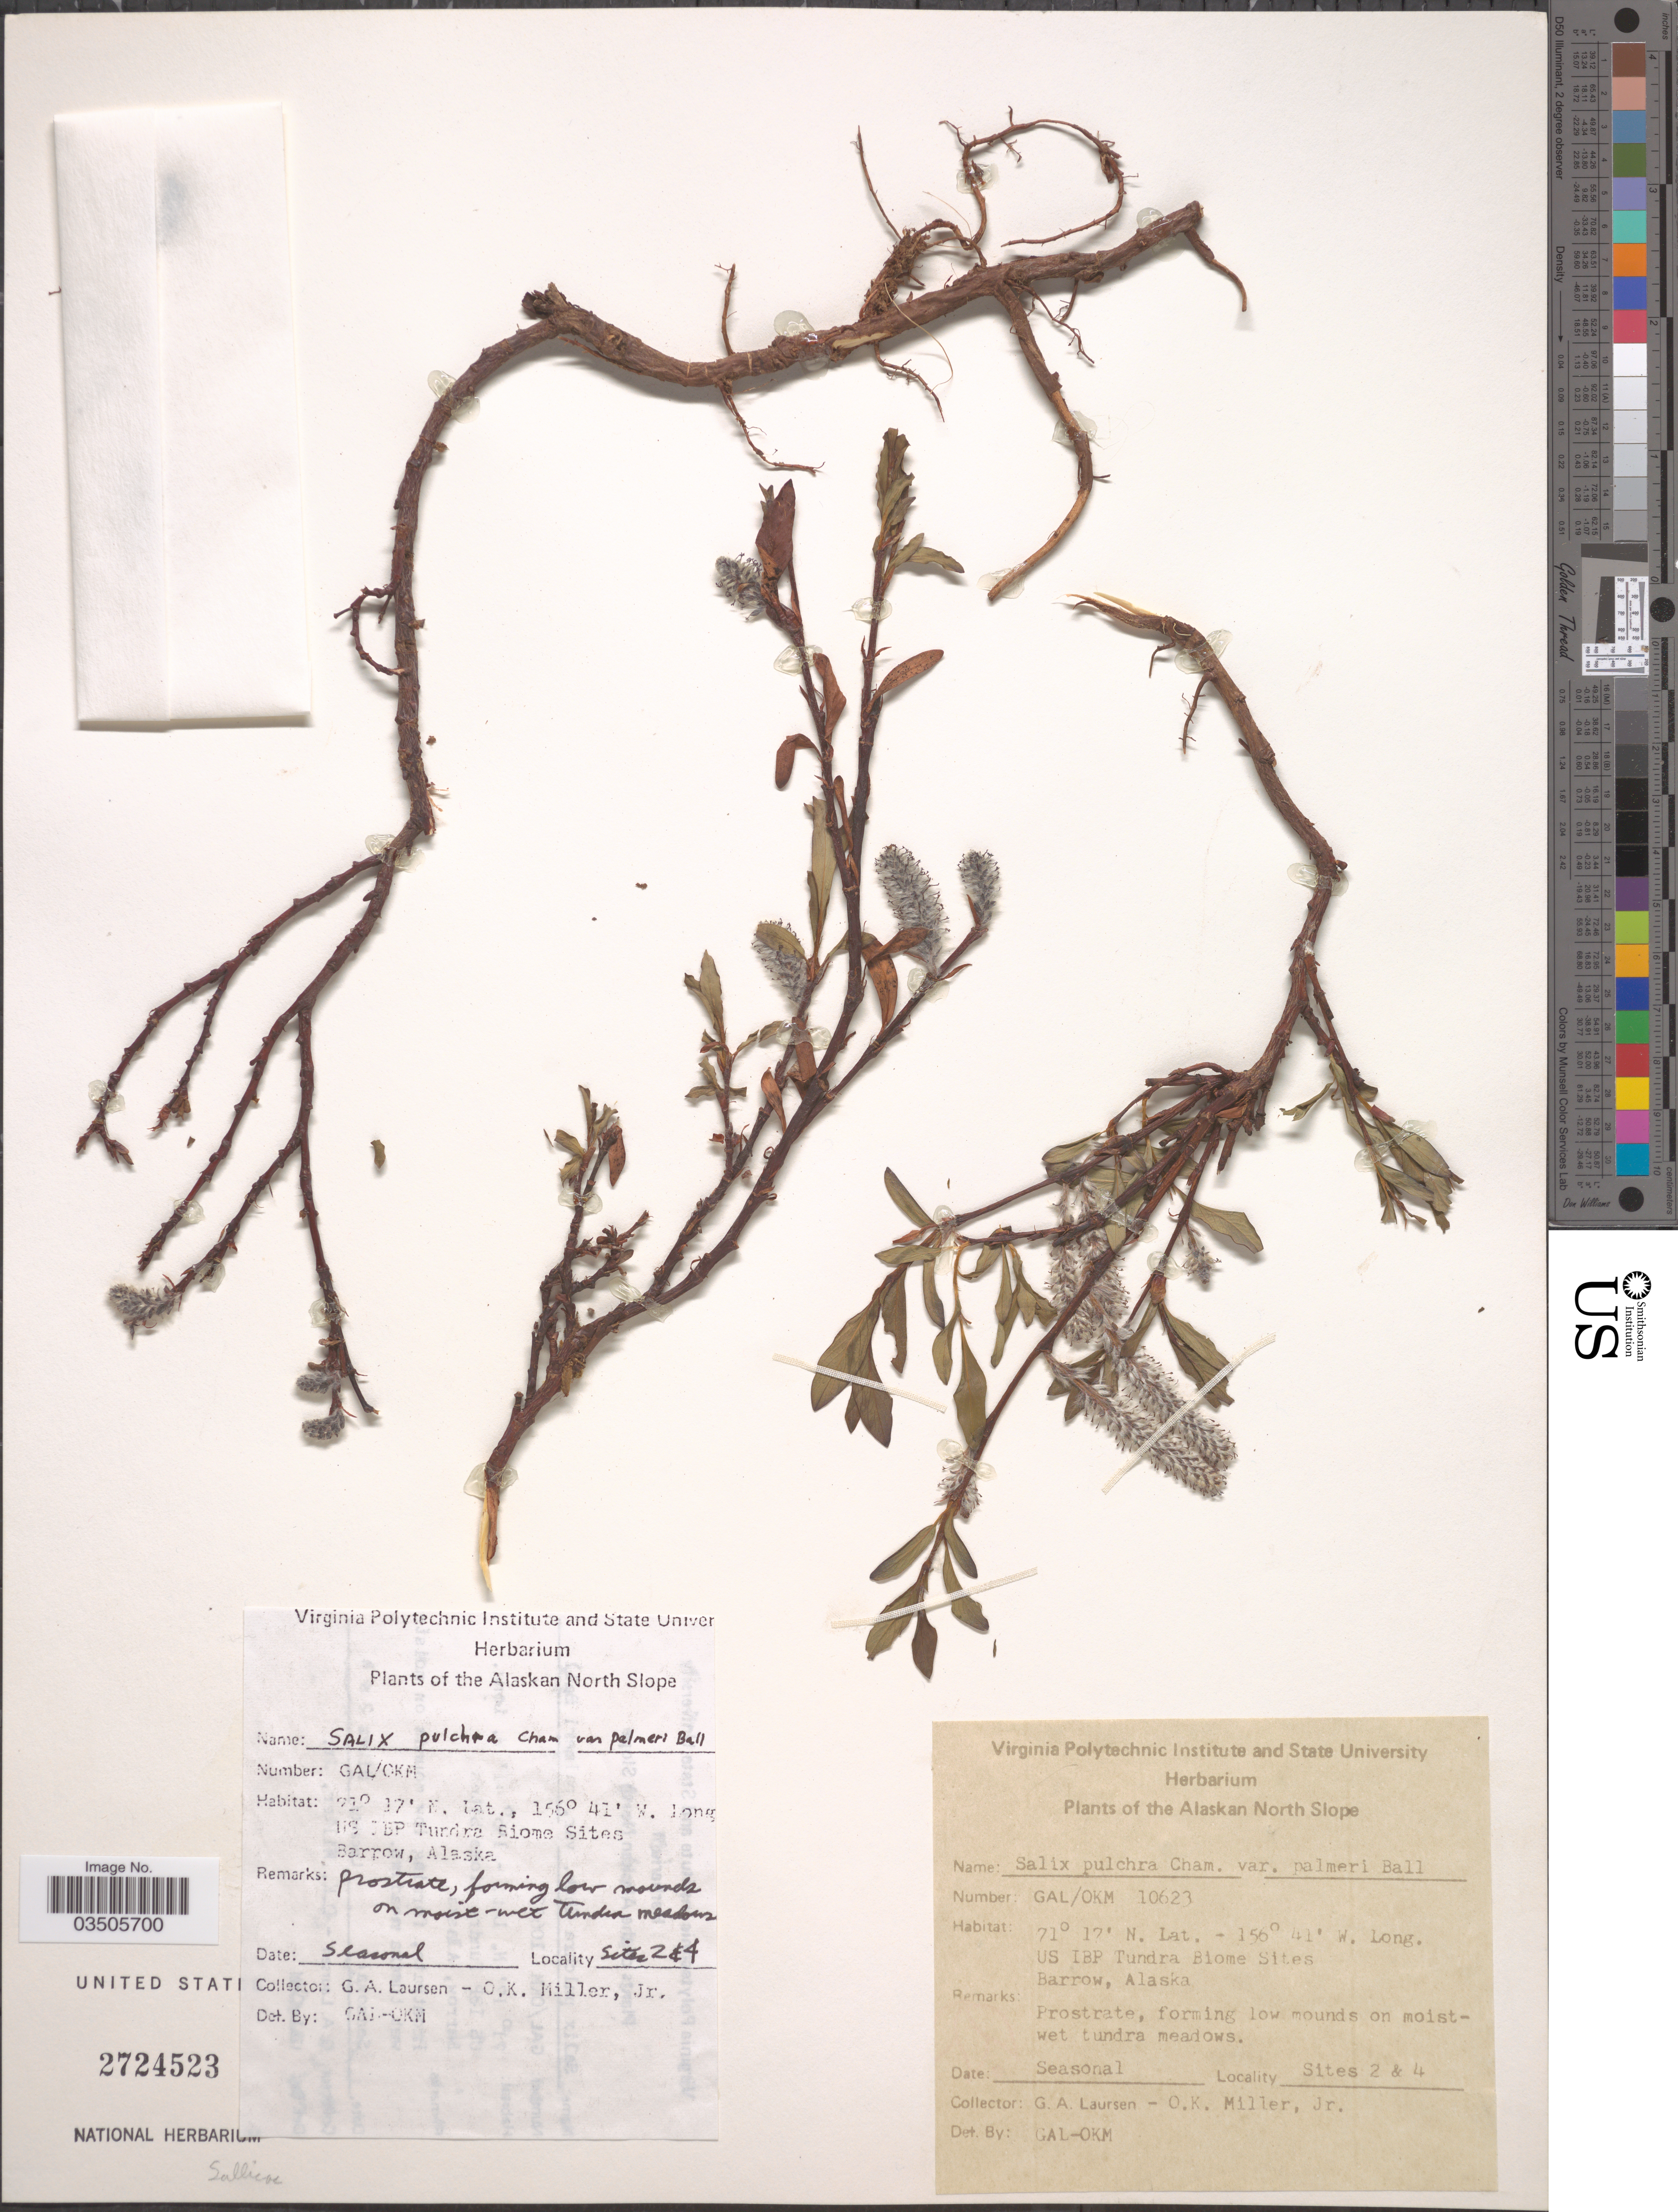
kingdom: Plantae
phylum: Tracheophyta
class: Magnoliopsida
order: Malpighiales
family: Salicaceae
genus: Salix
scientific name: Salix pulchra var. looffiae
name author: C.R. Ball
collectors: G. Laursen & O. Miller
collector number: GAL/OKM 10623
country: United States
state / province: Alaska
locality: Alaskan North Slope. US IBP Tundra Biome Sites. Barrow. Sites 2 & 4.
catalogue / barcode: US 2724523